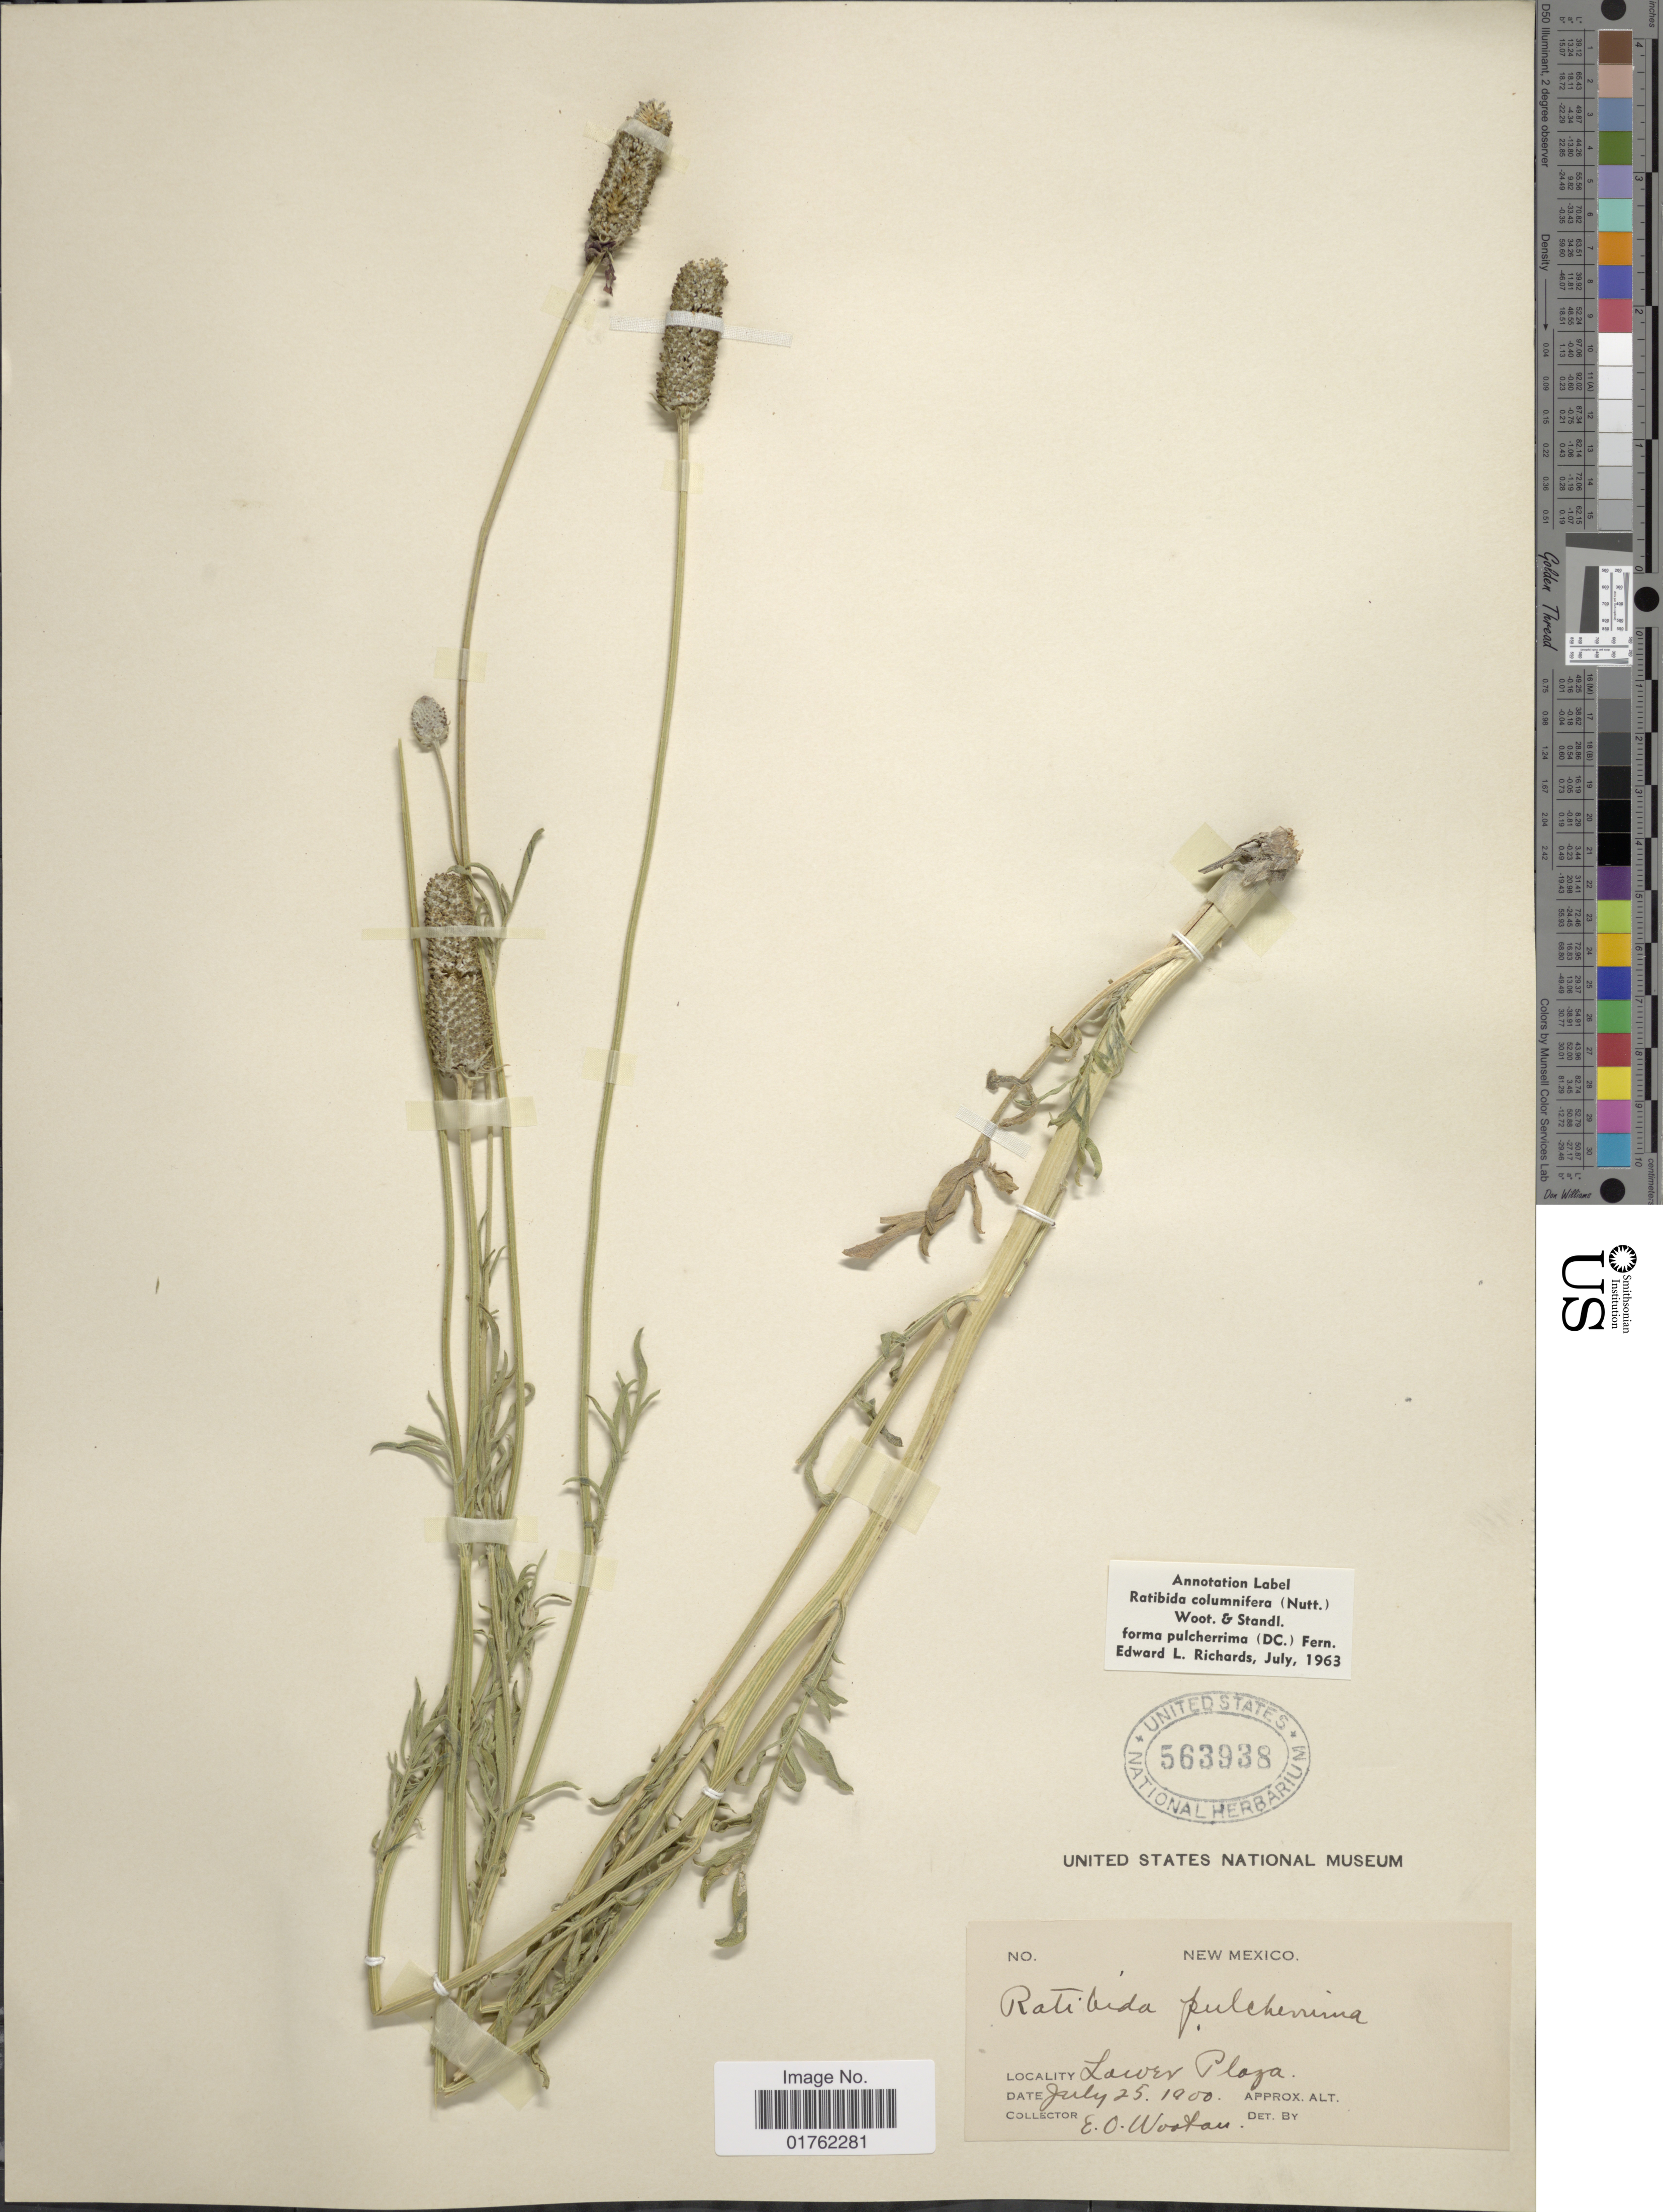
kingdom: Plantae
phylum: Tracheophyta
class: Magnoliopsida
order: Asterales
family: Asteraceae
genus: Ratibida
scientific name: Ratibida columnaris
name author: (Pursh) D. Don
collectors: E. O. Wooton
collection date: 1900-07-25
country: United States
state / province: New Mexico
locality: Lower Plaza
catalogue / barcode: US 563938